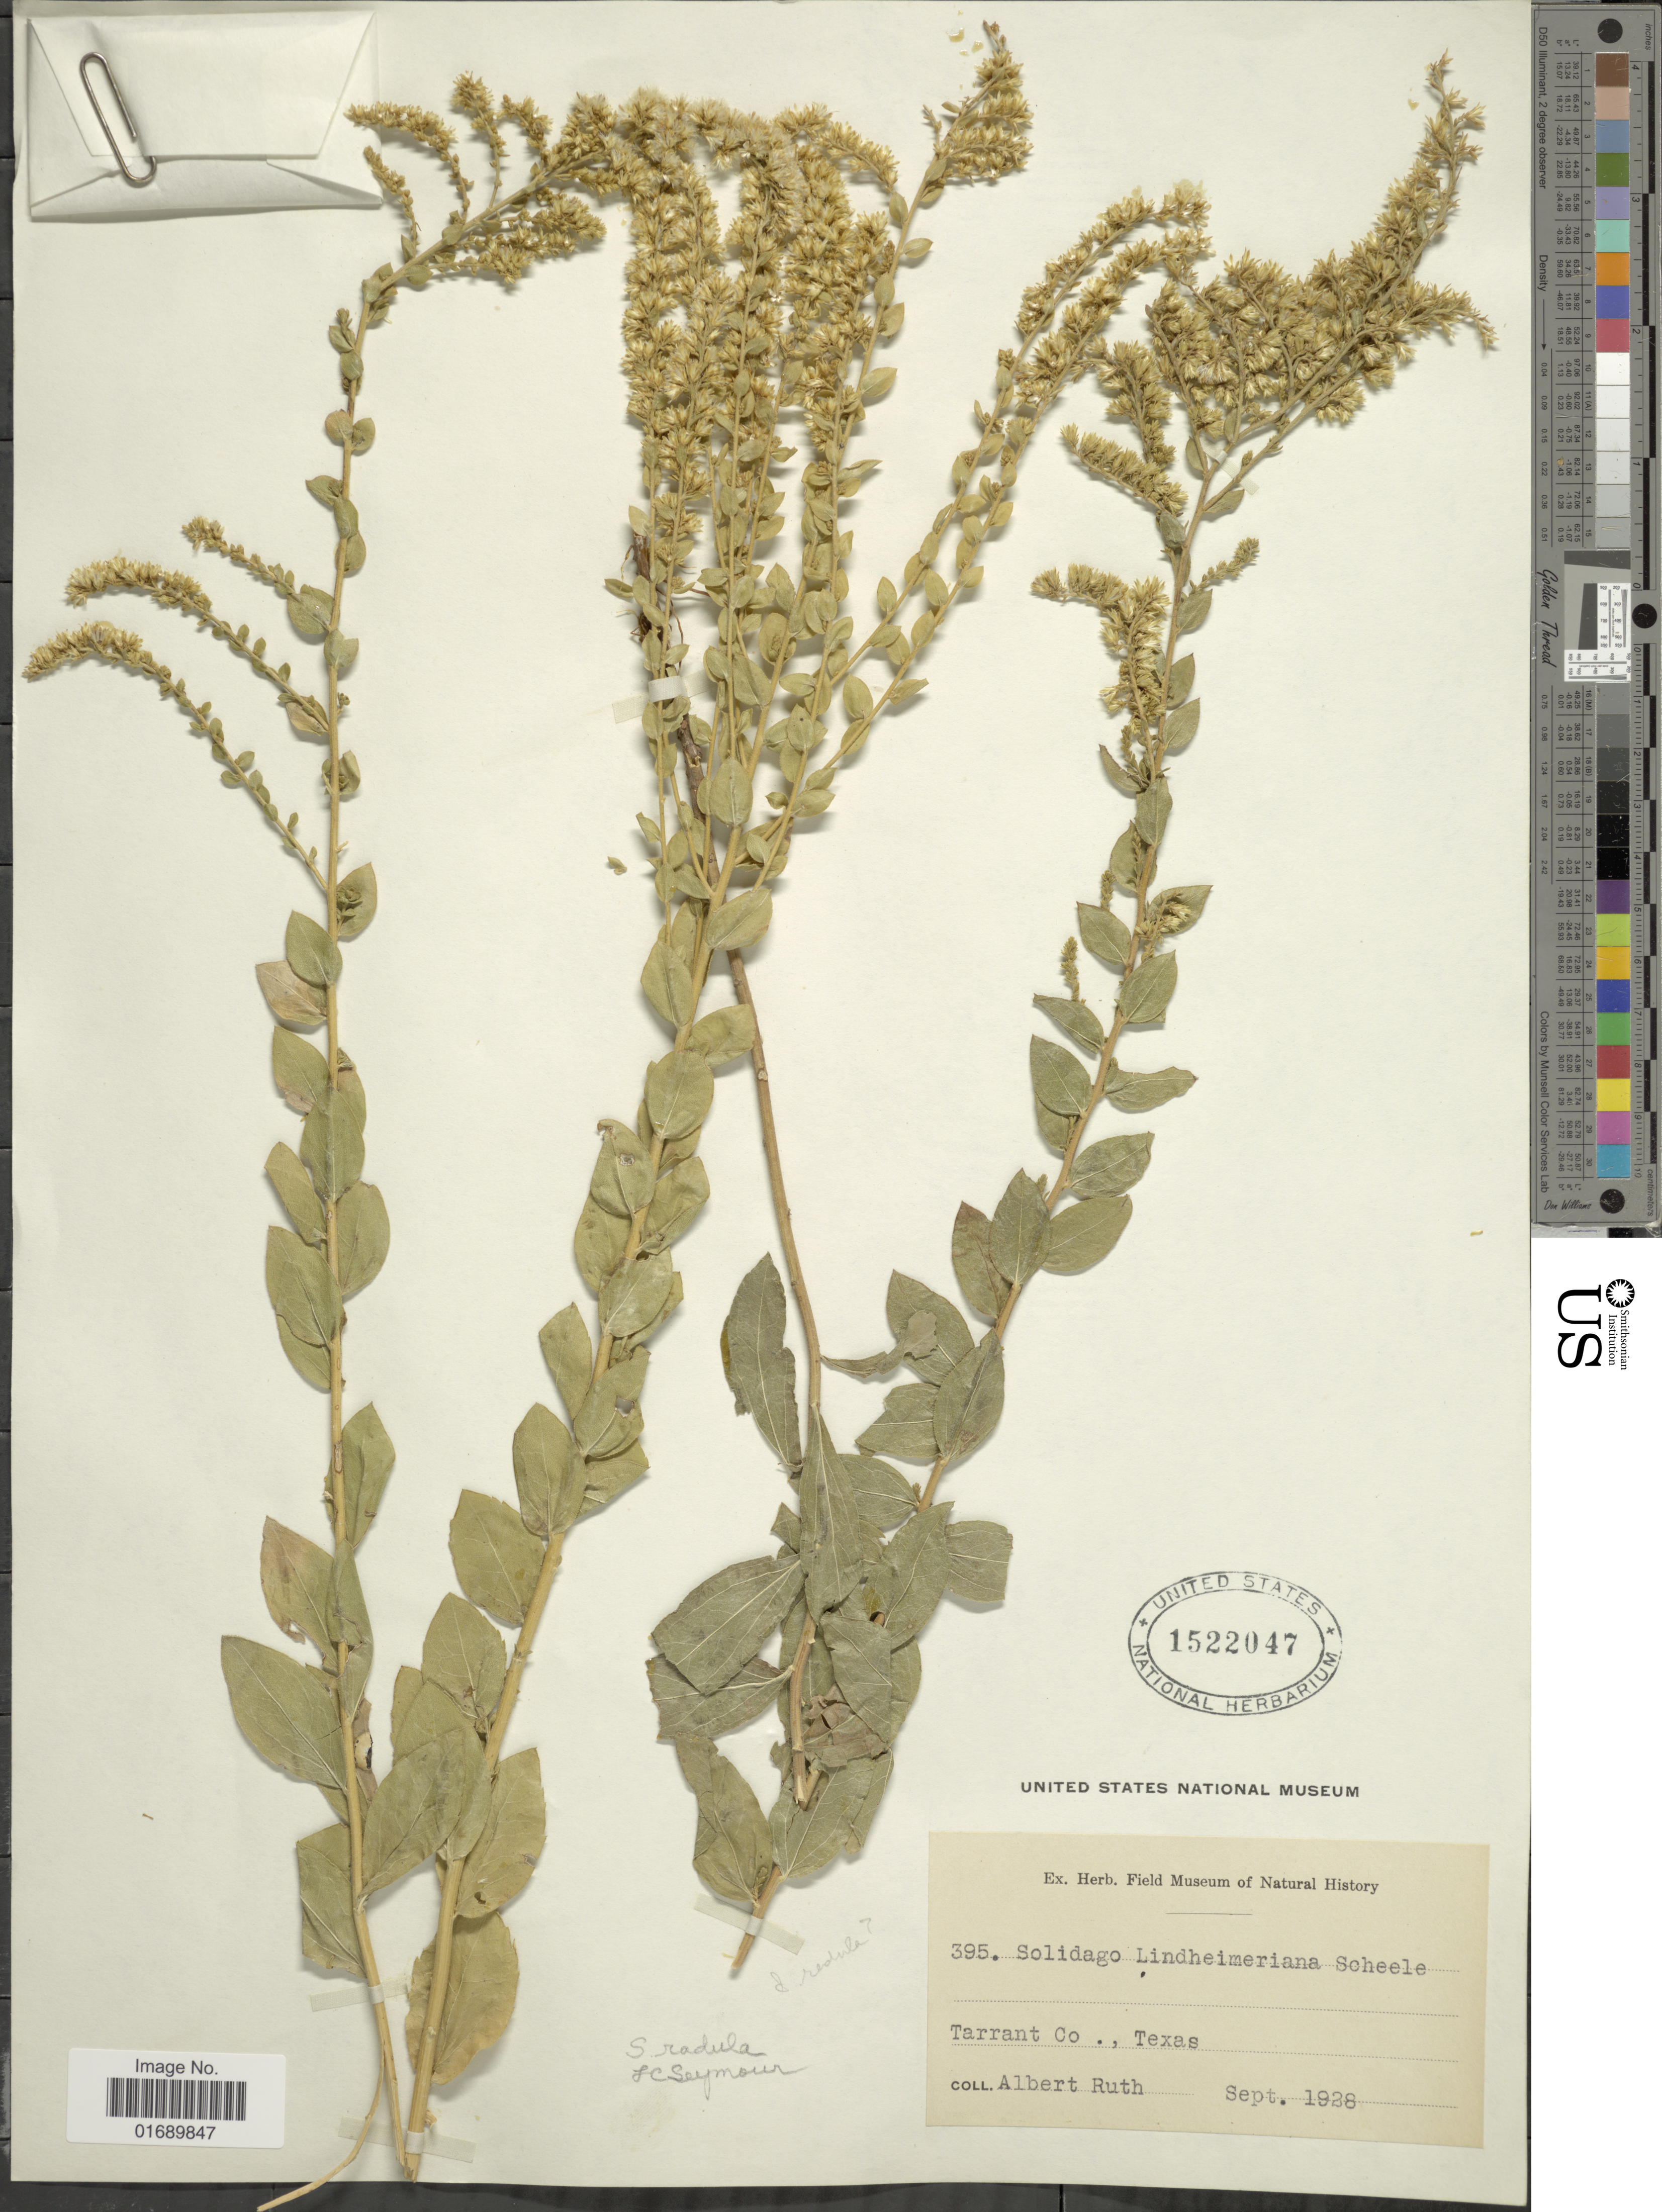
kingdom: Plantae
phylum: Tracheophyta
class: Magnoliopsida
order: Asterales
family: Asteraceae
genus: Solidago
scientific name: Solidago radula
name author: Nutt.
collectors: A. Ruth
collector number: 395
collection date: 1928-09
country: United States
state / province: Texas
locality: Tarrant Co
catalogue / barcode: US 1522047